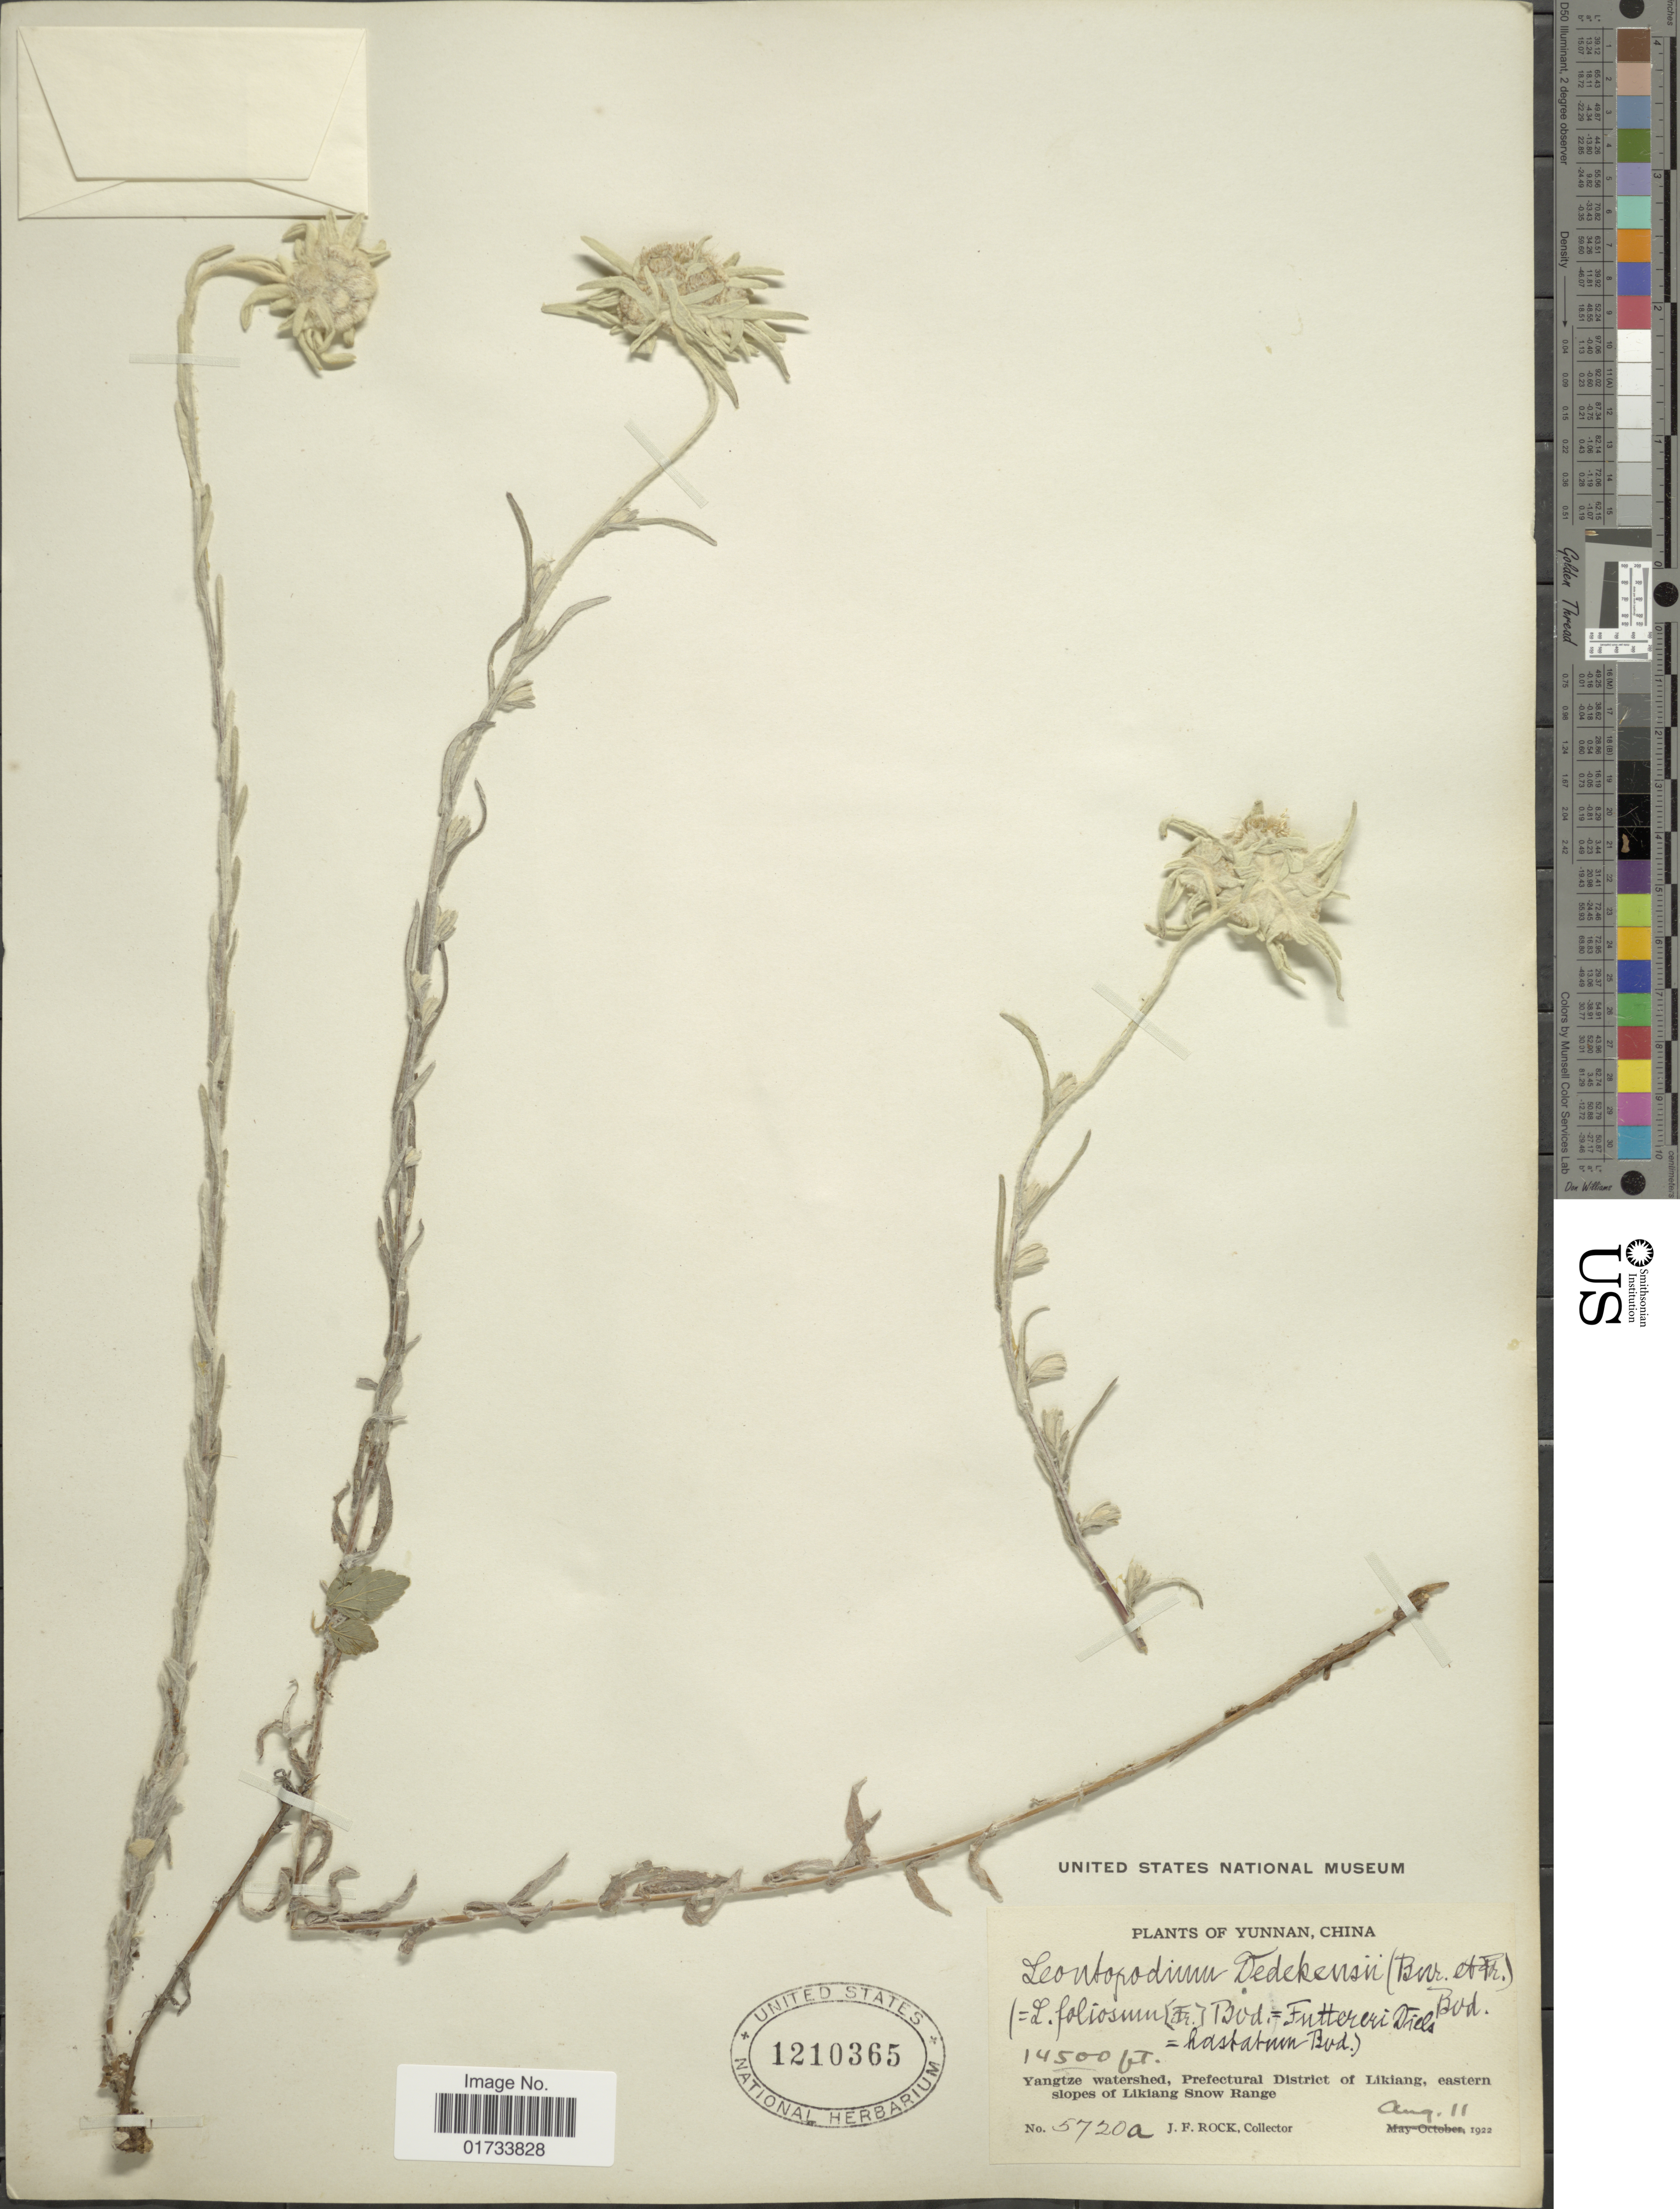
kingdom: Plantae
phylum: Tracheophyta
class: Magnoliopsida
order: Asterales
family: Asteraceae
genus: Leontopodium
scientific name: Leontopodium dedekensii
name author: (Bureau & Franch.) Beauverd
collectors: J. Rock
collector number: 5720a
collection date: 1922-08-11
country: China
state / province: Yunnan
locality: Yangtze watershed, Prefectural District of Likianf, eastern slopes of Likiang, Snow Range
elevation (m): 4420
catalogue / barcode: US 1210365